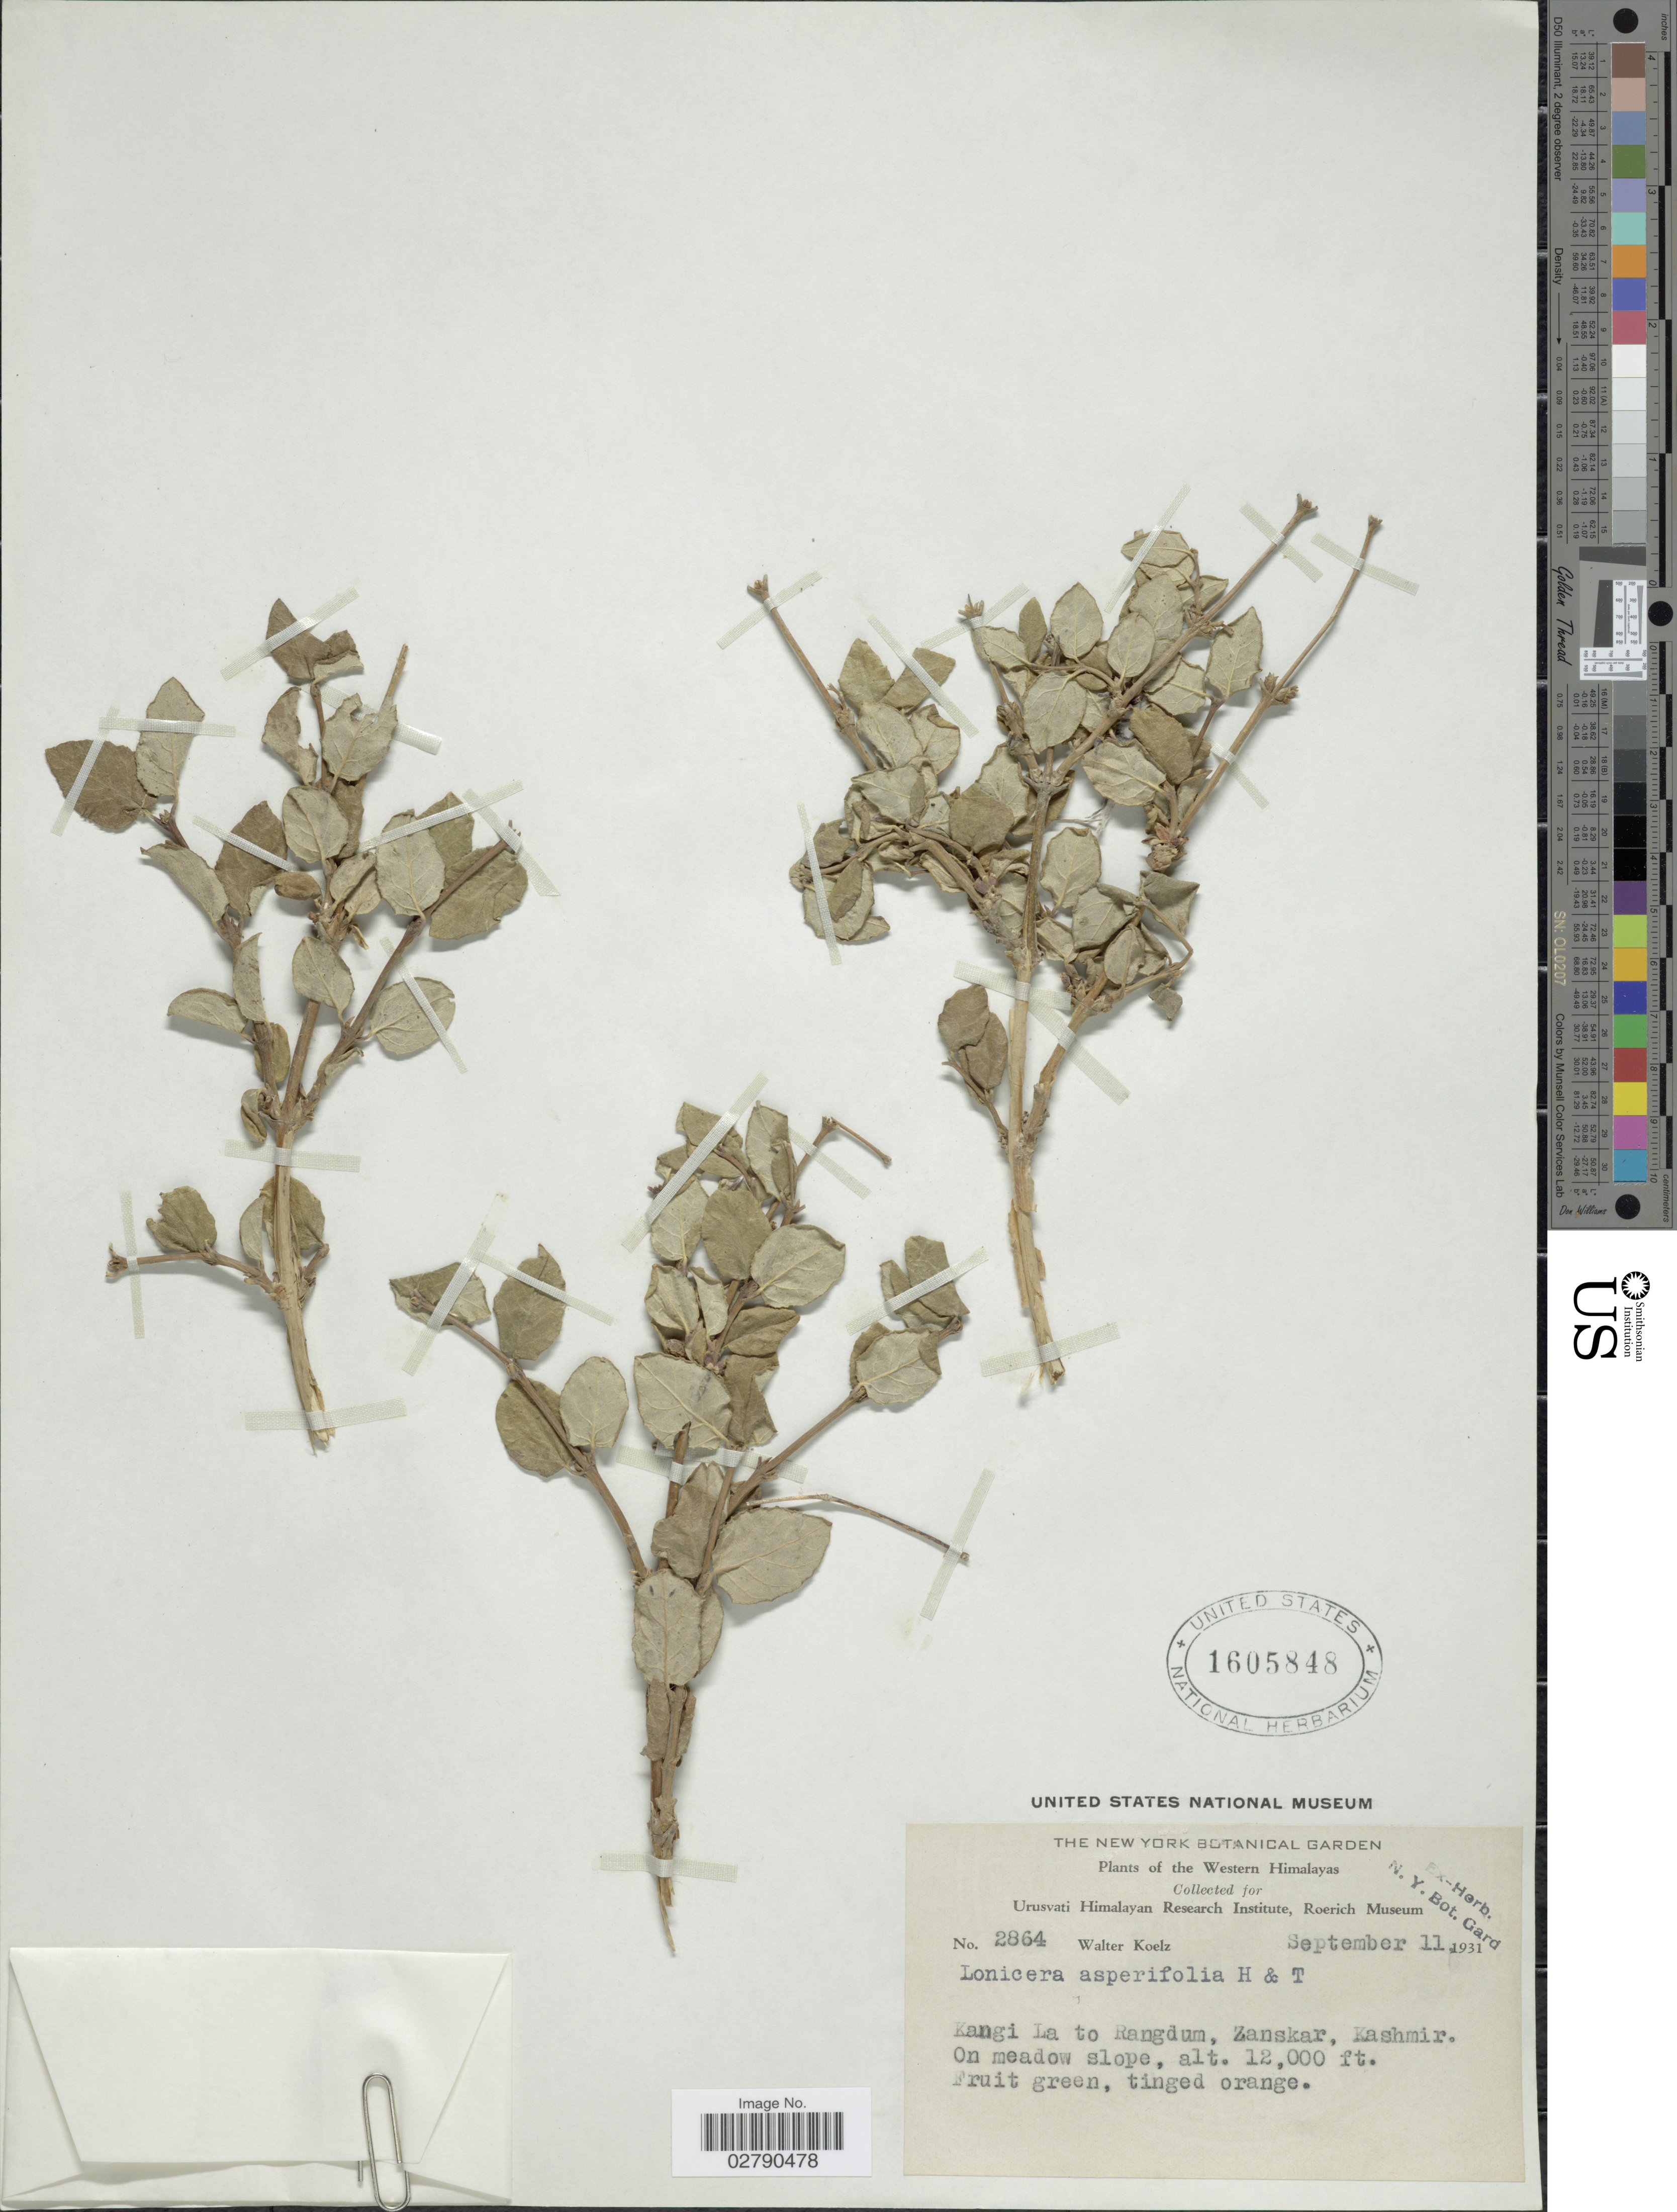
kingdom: Plantae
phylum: Tracheophyta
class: Magnoliopsida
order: Dipsacales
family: Caprifoliaceae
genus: Lonicera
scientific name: Lonicera asperifolia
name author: (Decne.) Hook. f. & Thomson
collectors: W. N. Koelz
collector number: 2864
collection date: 1931-09-11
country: India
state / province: Jammu and Kashmir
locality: Western Himalayas. Kangi La to Rangdum, Zanskar, Kashmir.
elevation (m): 3658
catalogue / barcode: US 1605848